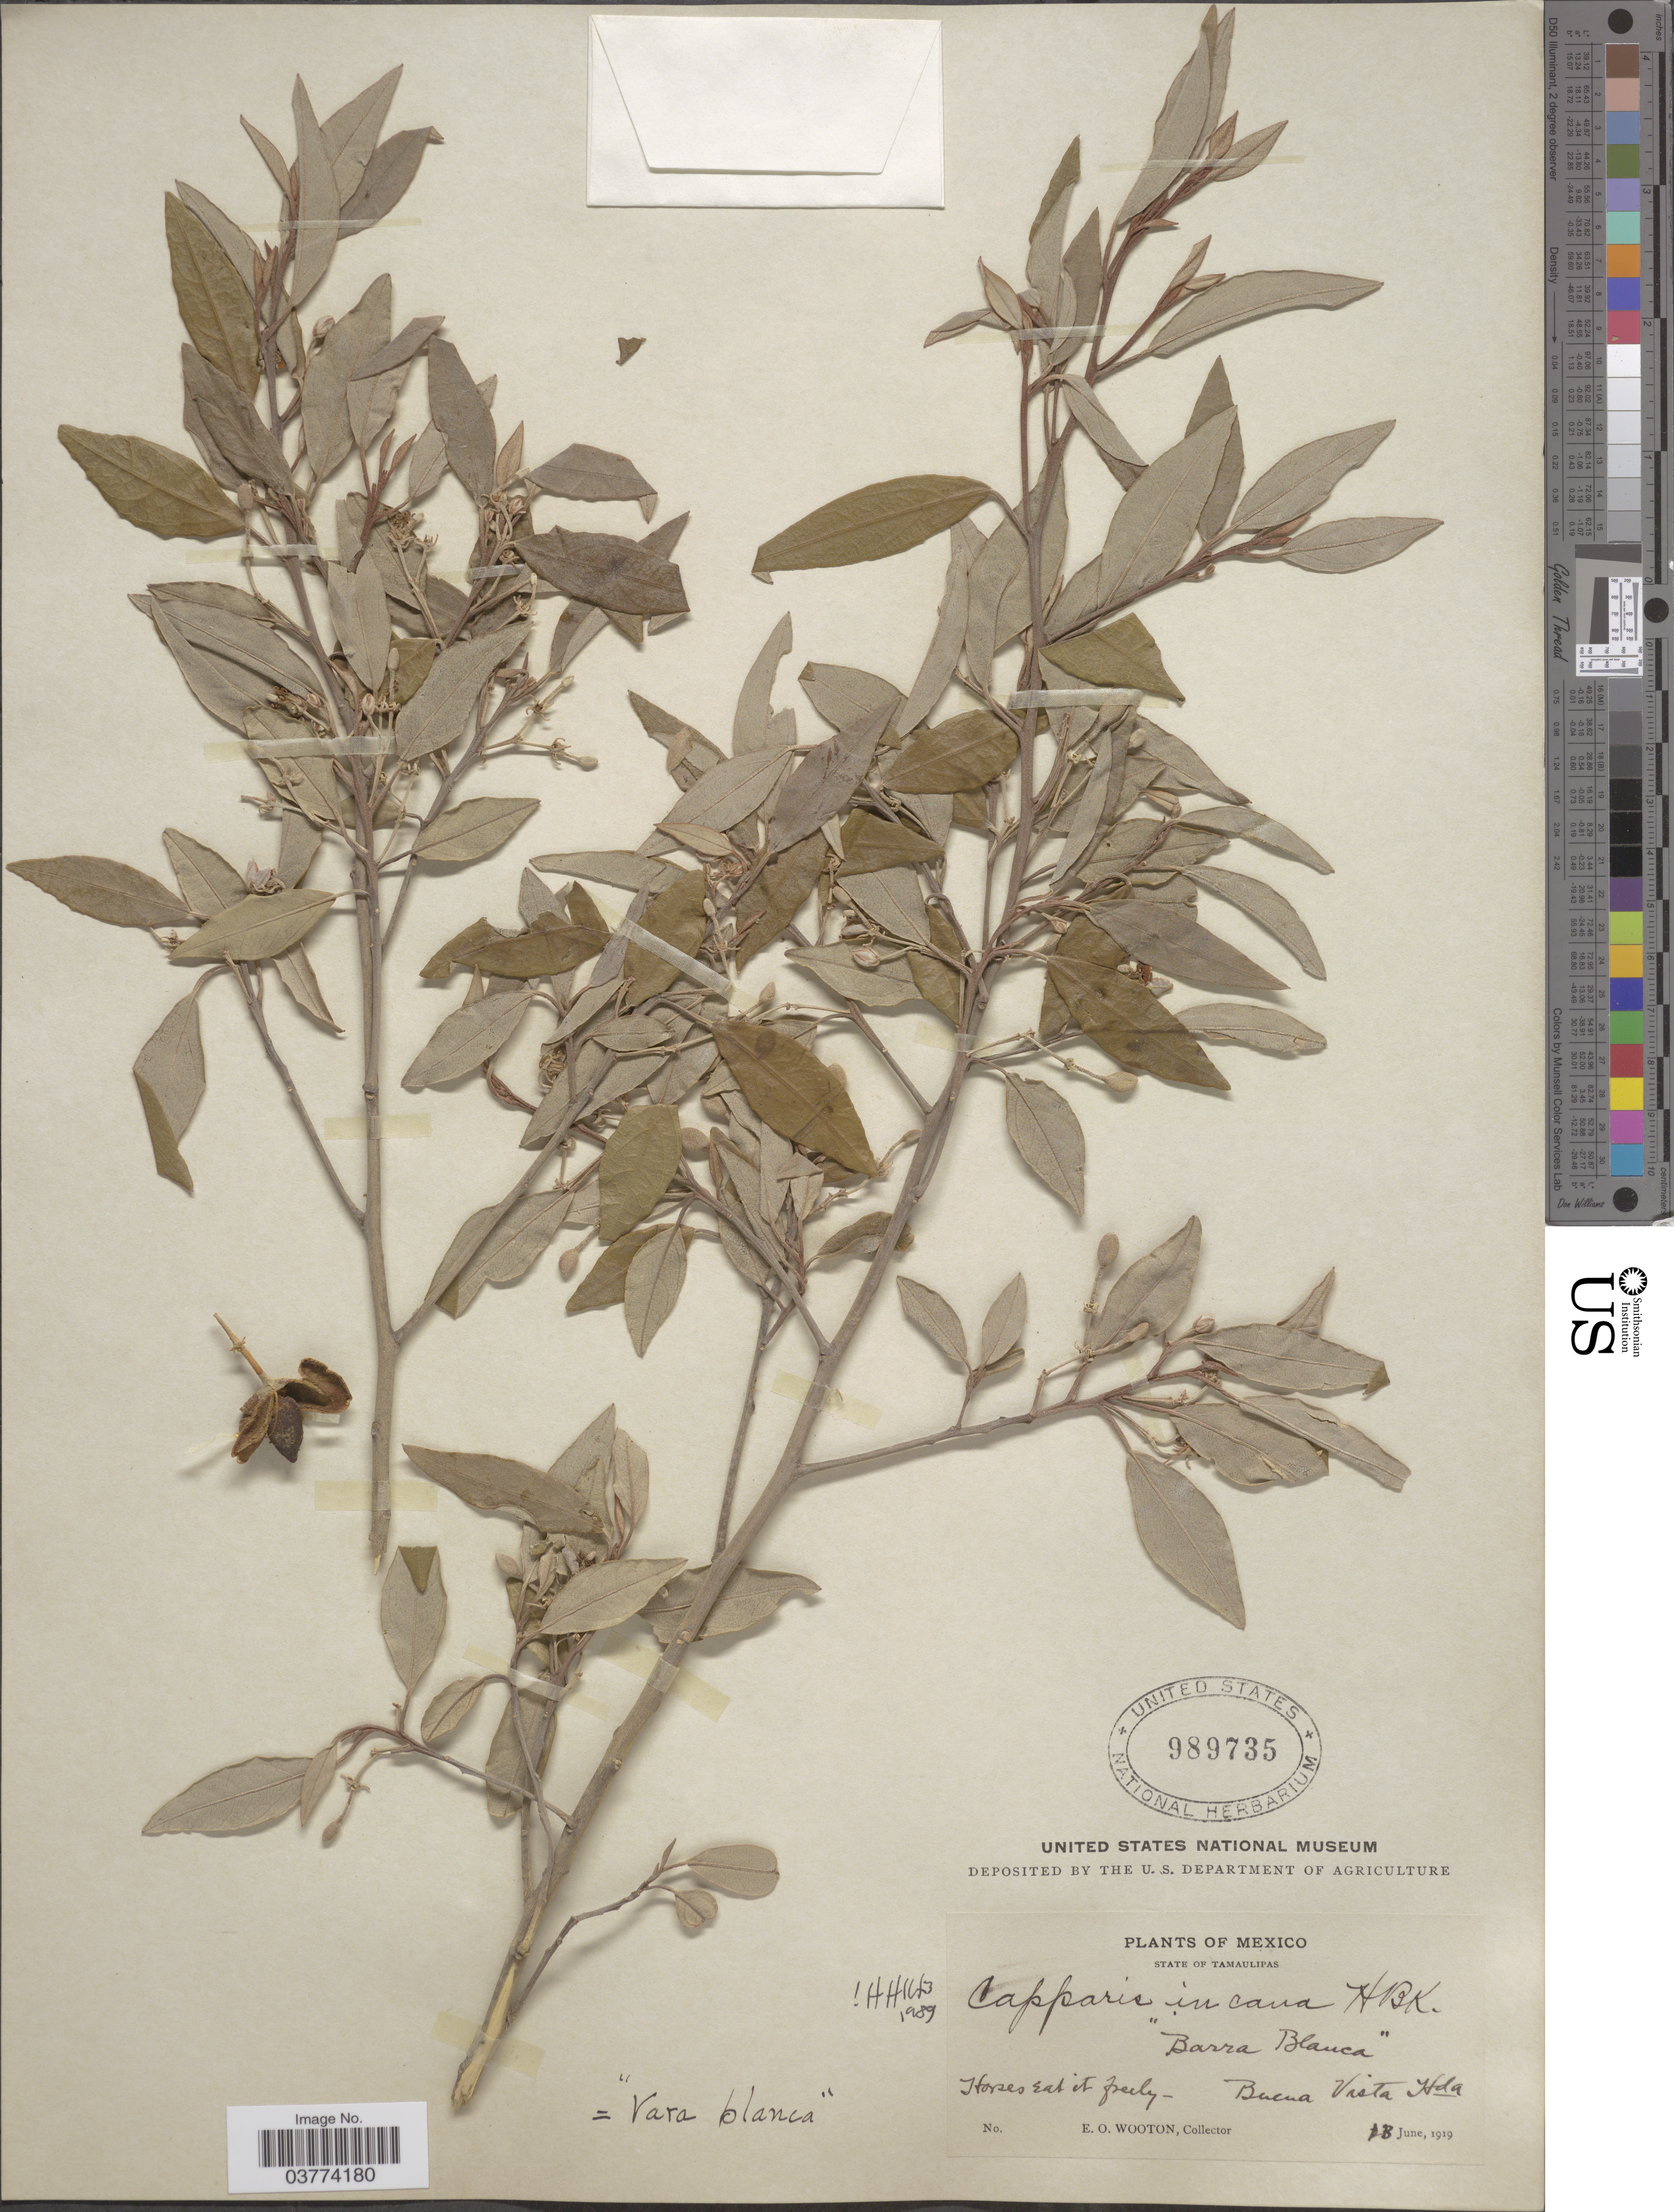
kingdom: Plantae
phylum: Tracheophyta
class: Magnoliopsida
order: Brassicales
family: Capparaceae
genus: Quadrella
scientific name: Quadrella incana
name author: (Kunth) Iltis & Cornejo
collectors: E. O. Wooton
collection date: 1919-06-13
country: Mexico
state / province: Tamaulipas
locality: Buena Vista Hda.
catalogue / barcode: US 989735